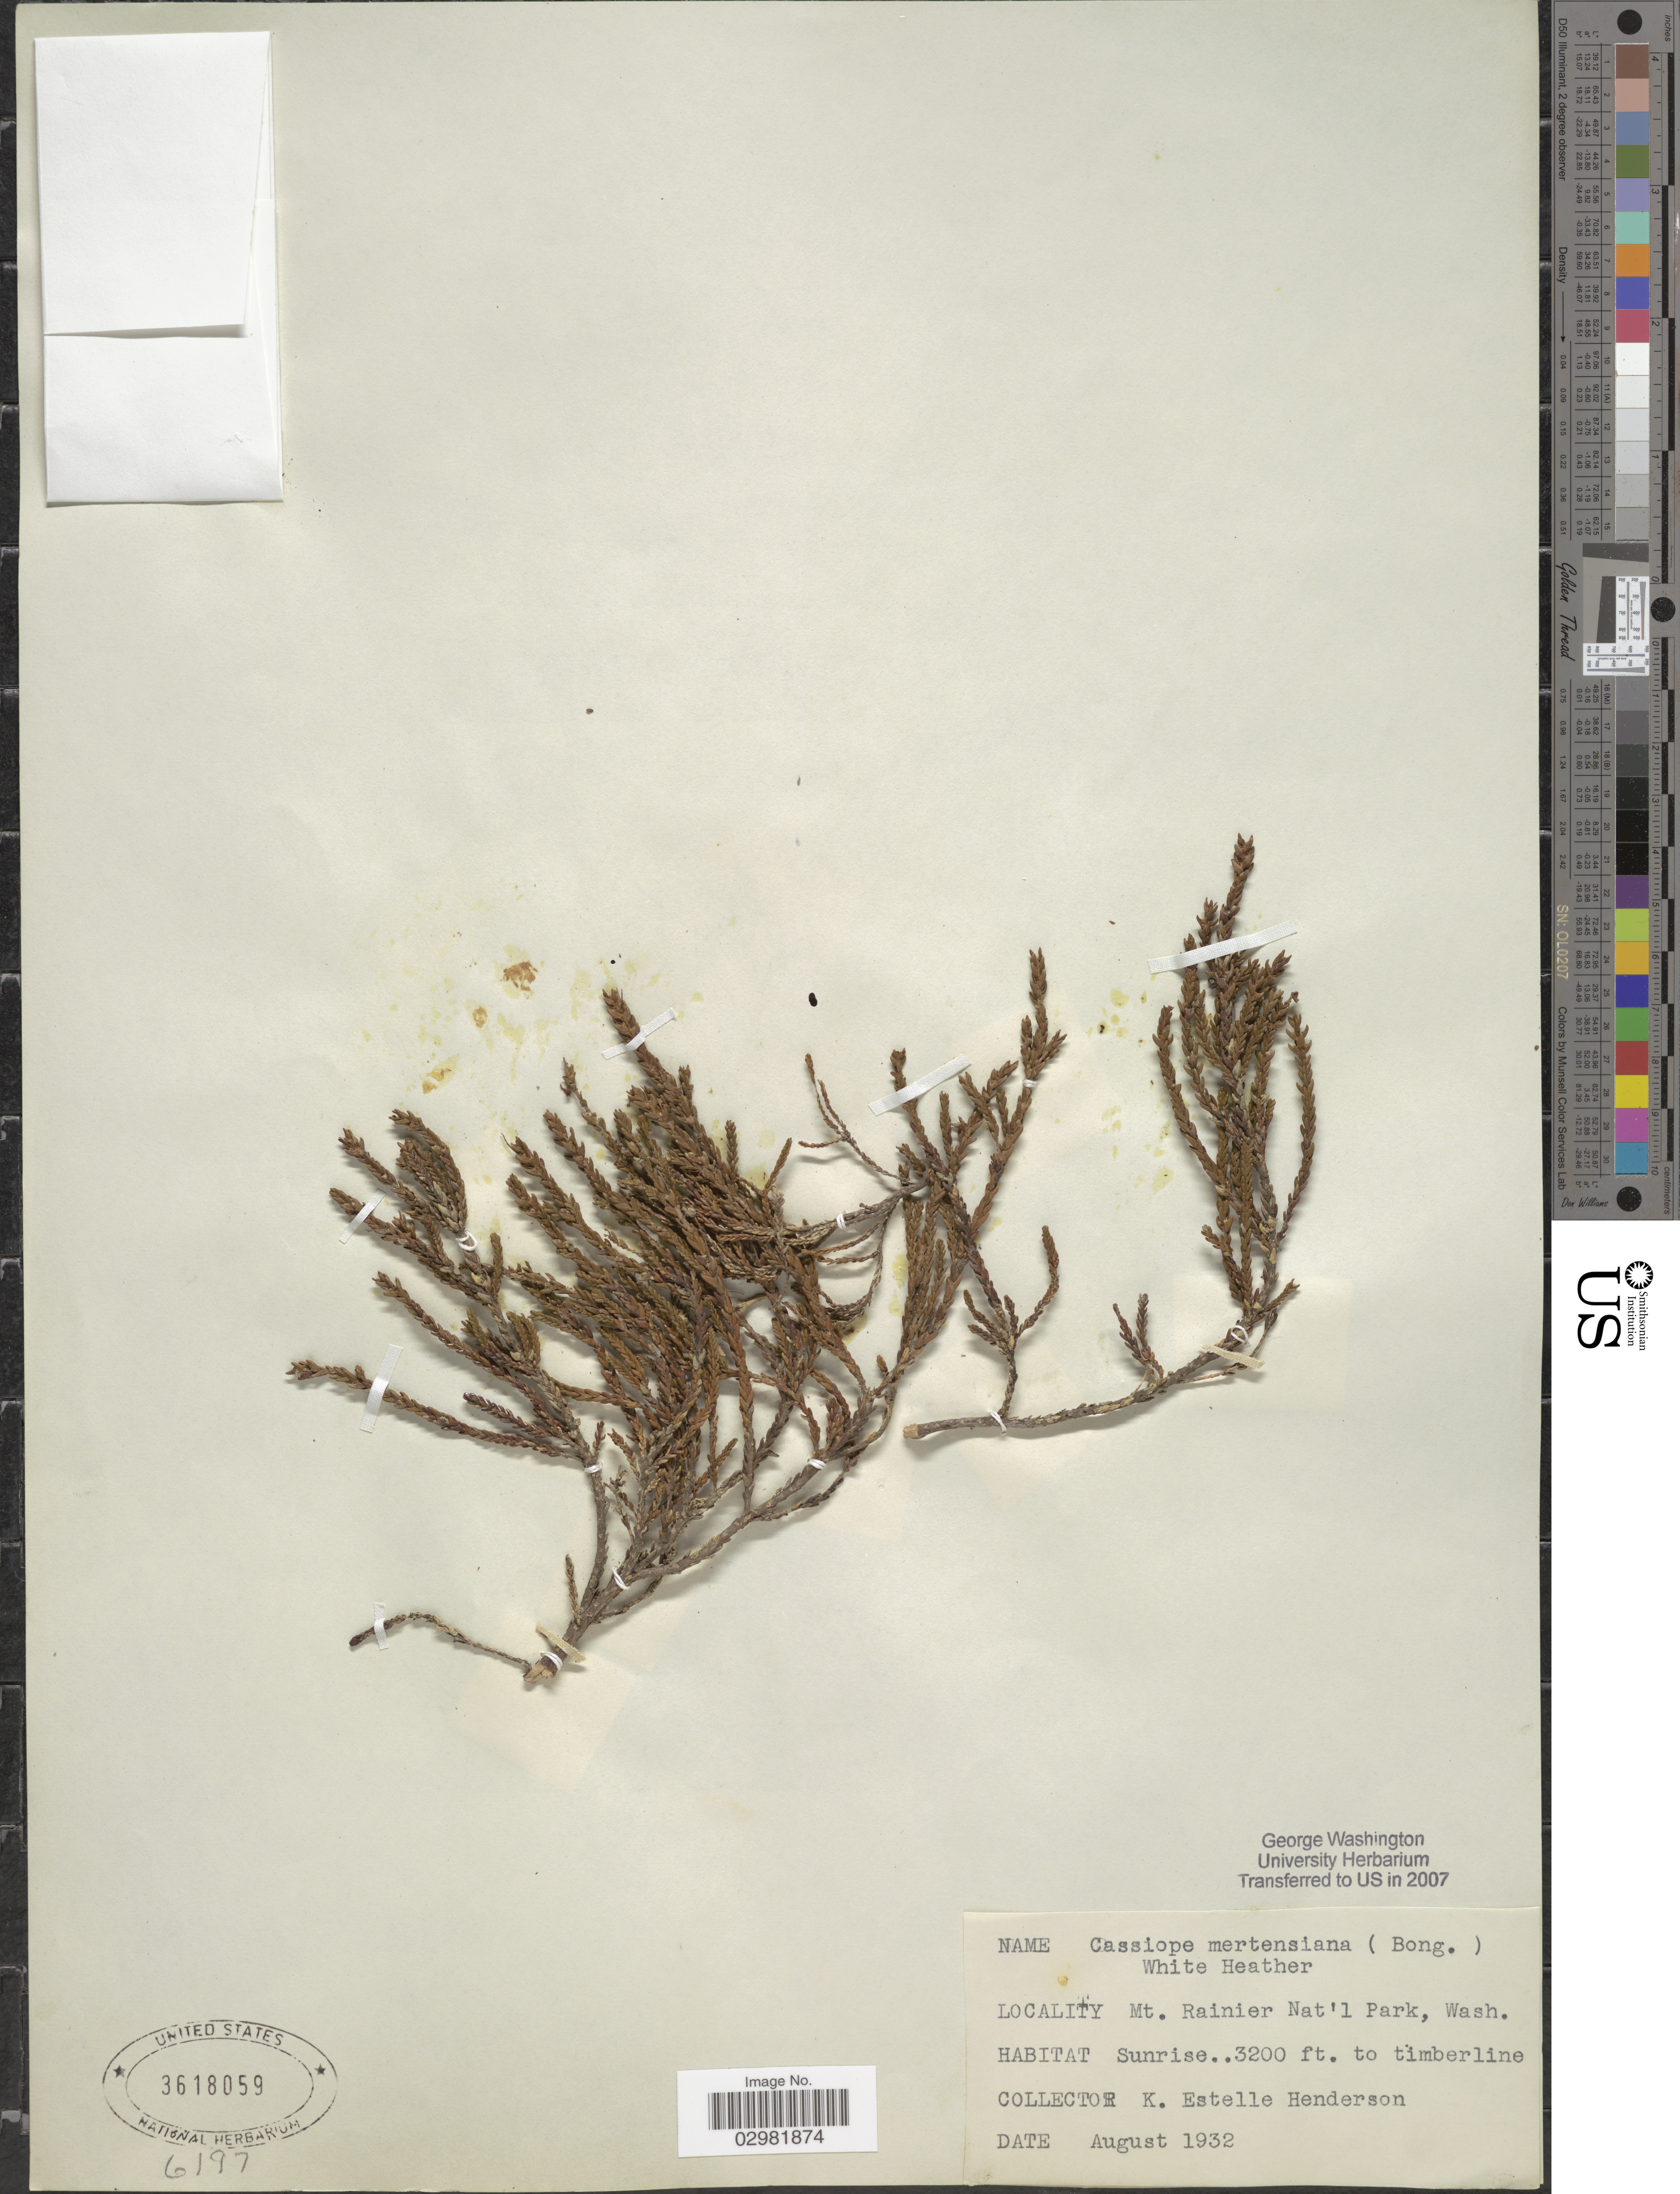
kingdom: Plantae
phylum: Tracheophyta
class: Magnoliopsida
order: Ericales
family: Ericaceae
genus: Cassiope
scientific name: Cassiope mertensiana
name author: (Bong.) G. Don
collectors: K. Henderson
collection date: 1932-08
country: United States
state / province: Washington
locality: Mt. Rainier Nat'l Park. Sunrise.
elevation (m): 975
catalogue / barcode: US 3618059